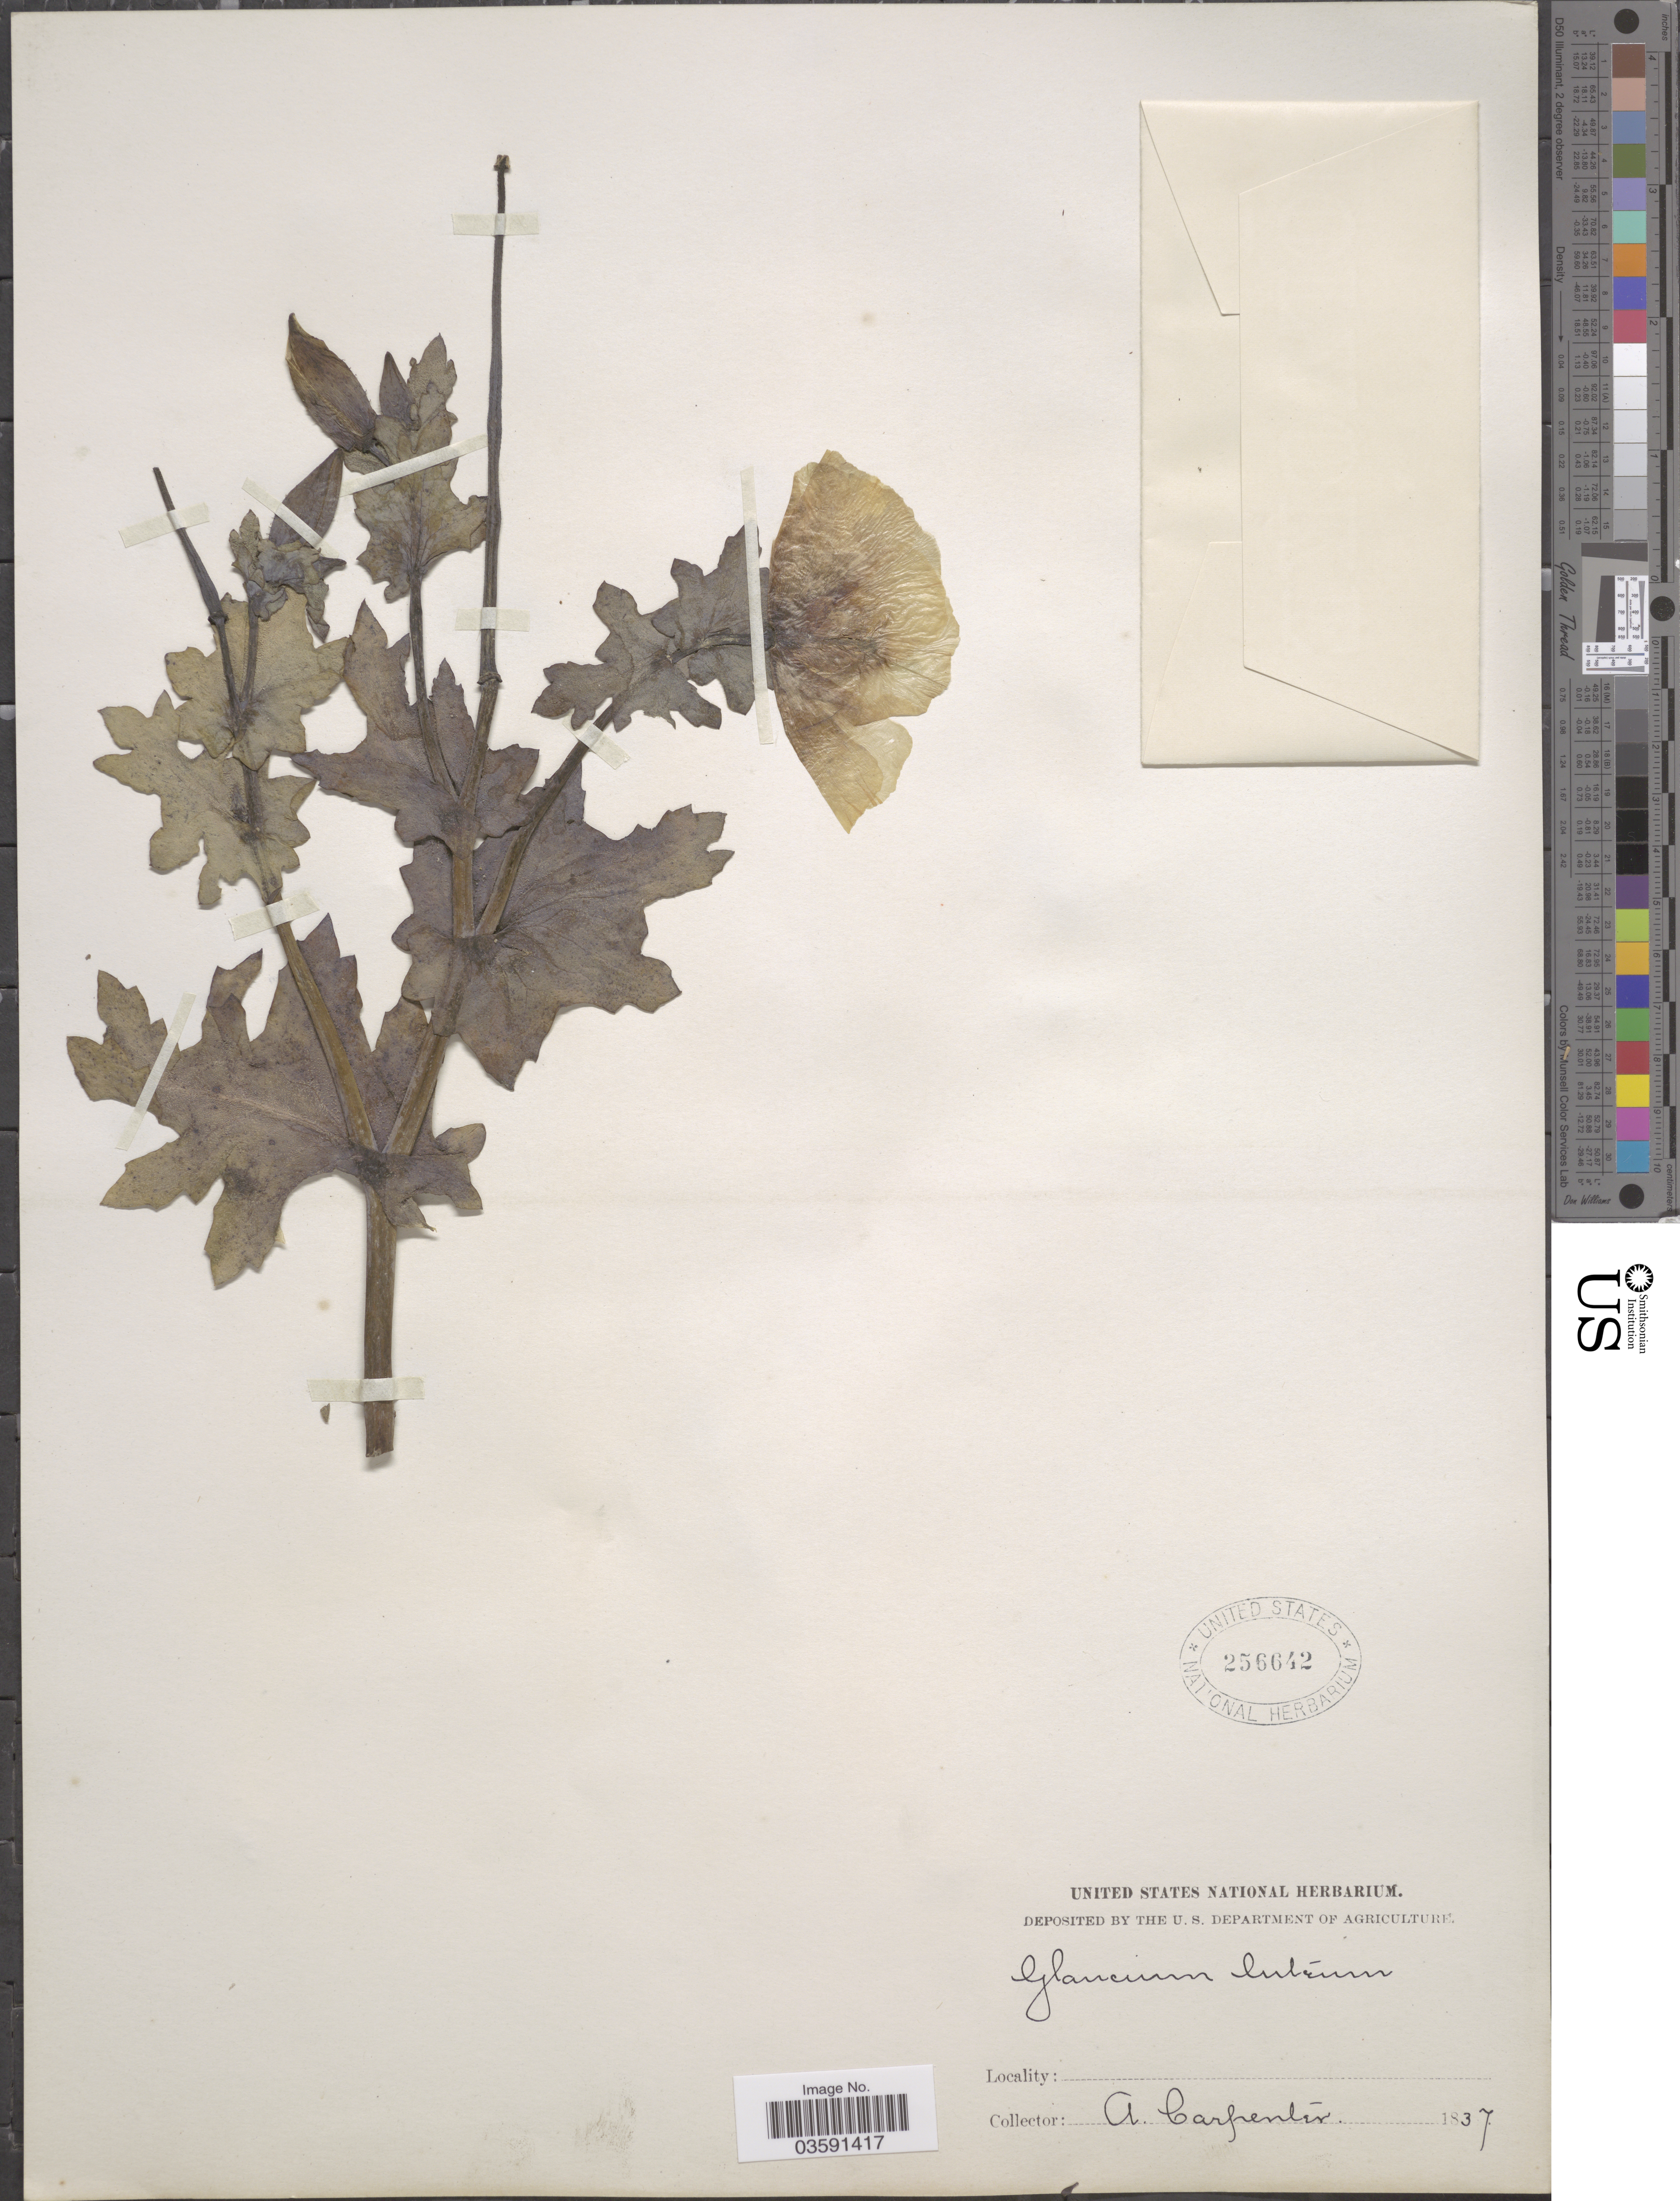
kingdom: Plantae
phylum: Tracheophyta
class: Magnoliopsida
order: Ranunculales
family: Papaveraceae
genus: Glaucium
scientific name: Glaucium flavum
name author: Crantz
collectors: A. Carpenter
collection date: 1837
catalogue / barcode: US 256642